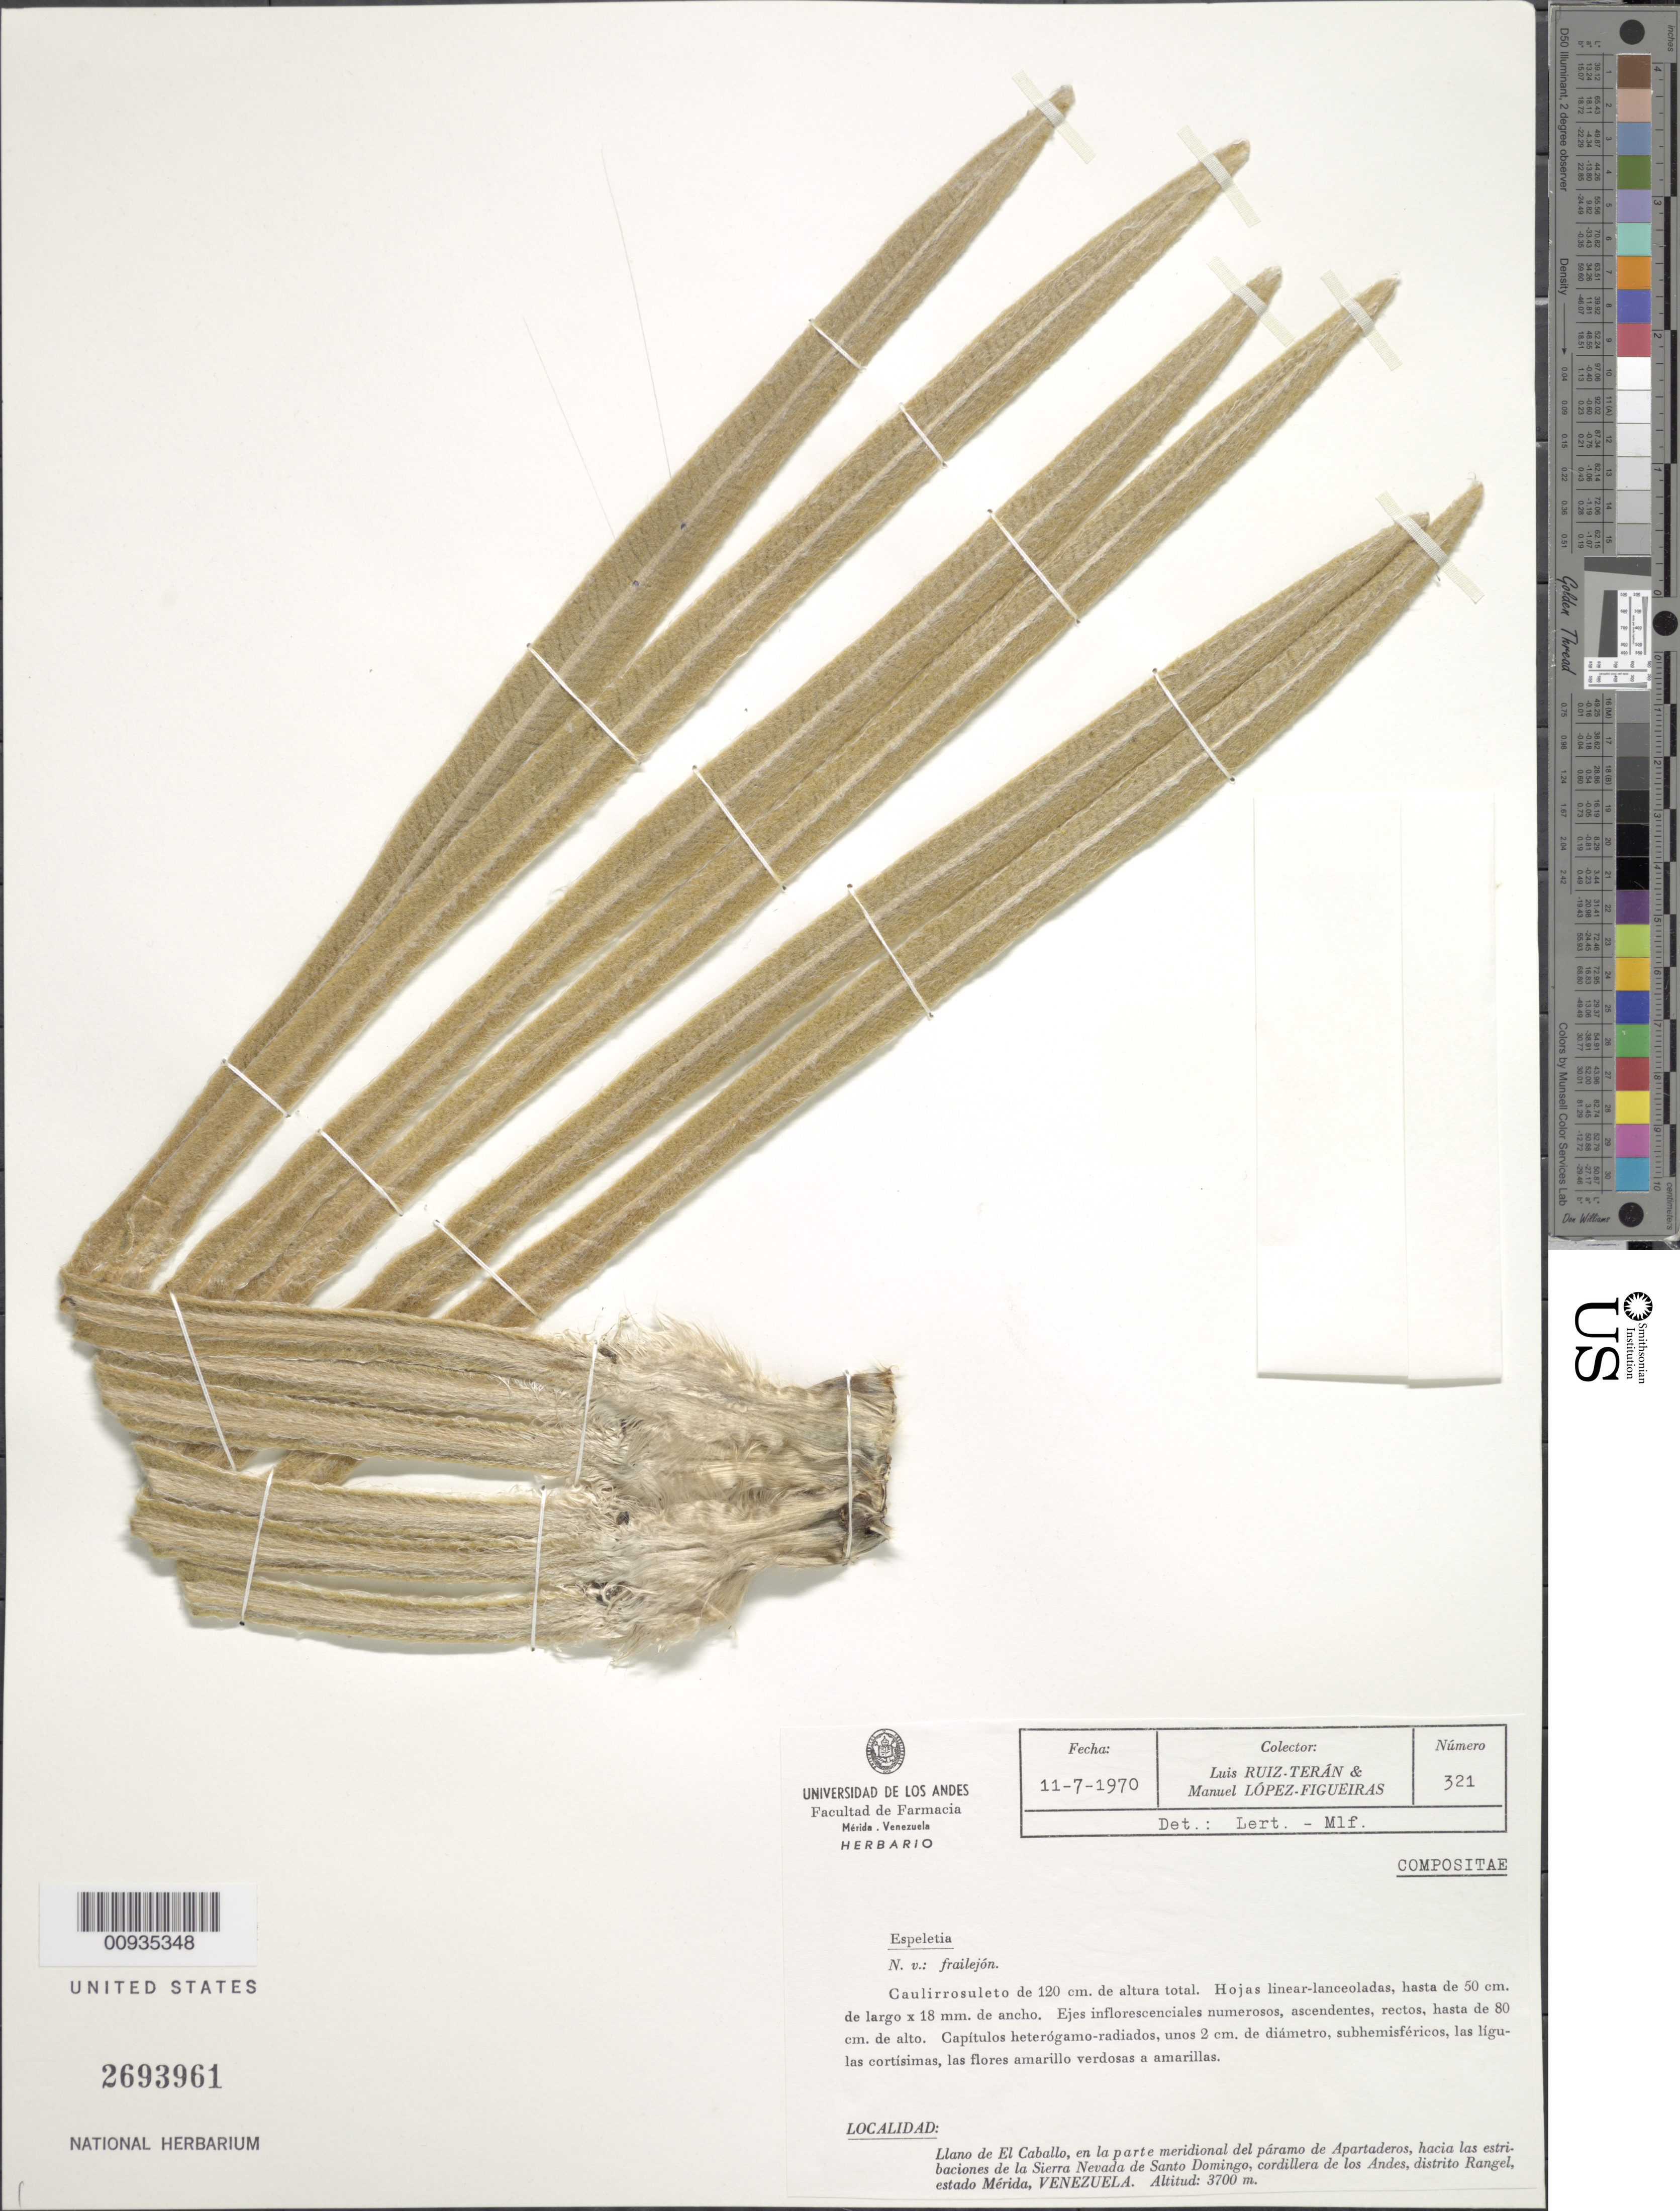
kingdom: Plantae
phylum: Tracheophyta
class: Magnoliopsida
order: Asterales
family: Asteraceae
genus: Coespeletia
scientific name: Coespeletia spicata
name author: (Sch. Bip. ex Wedd.) Cuatrec.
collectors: L. Teran & M. López Figueiras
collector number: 321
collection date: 1970-07-11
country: Venezuela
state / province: Mérida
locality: Llano de El Caballo, en la parte meridional del paramo de Apartaderos, hacia las estribaciones de la Sierra Nevada de Santo Domingo, cordillera de los Andes, distrito Rangel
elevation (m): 3700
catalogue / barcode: US 2693961